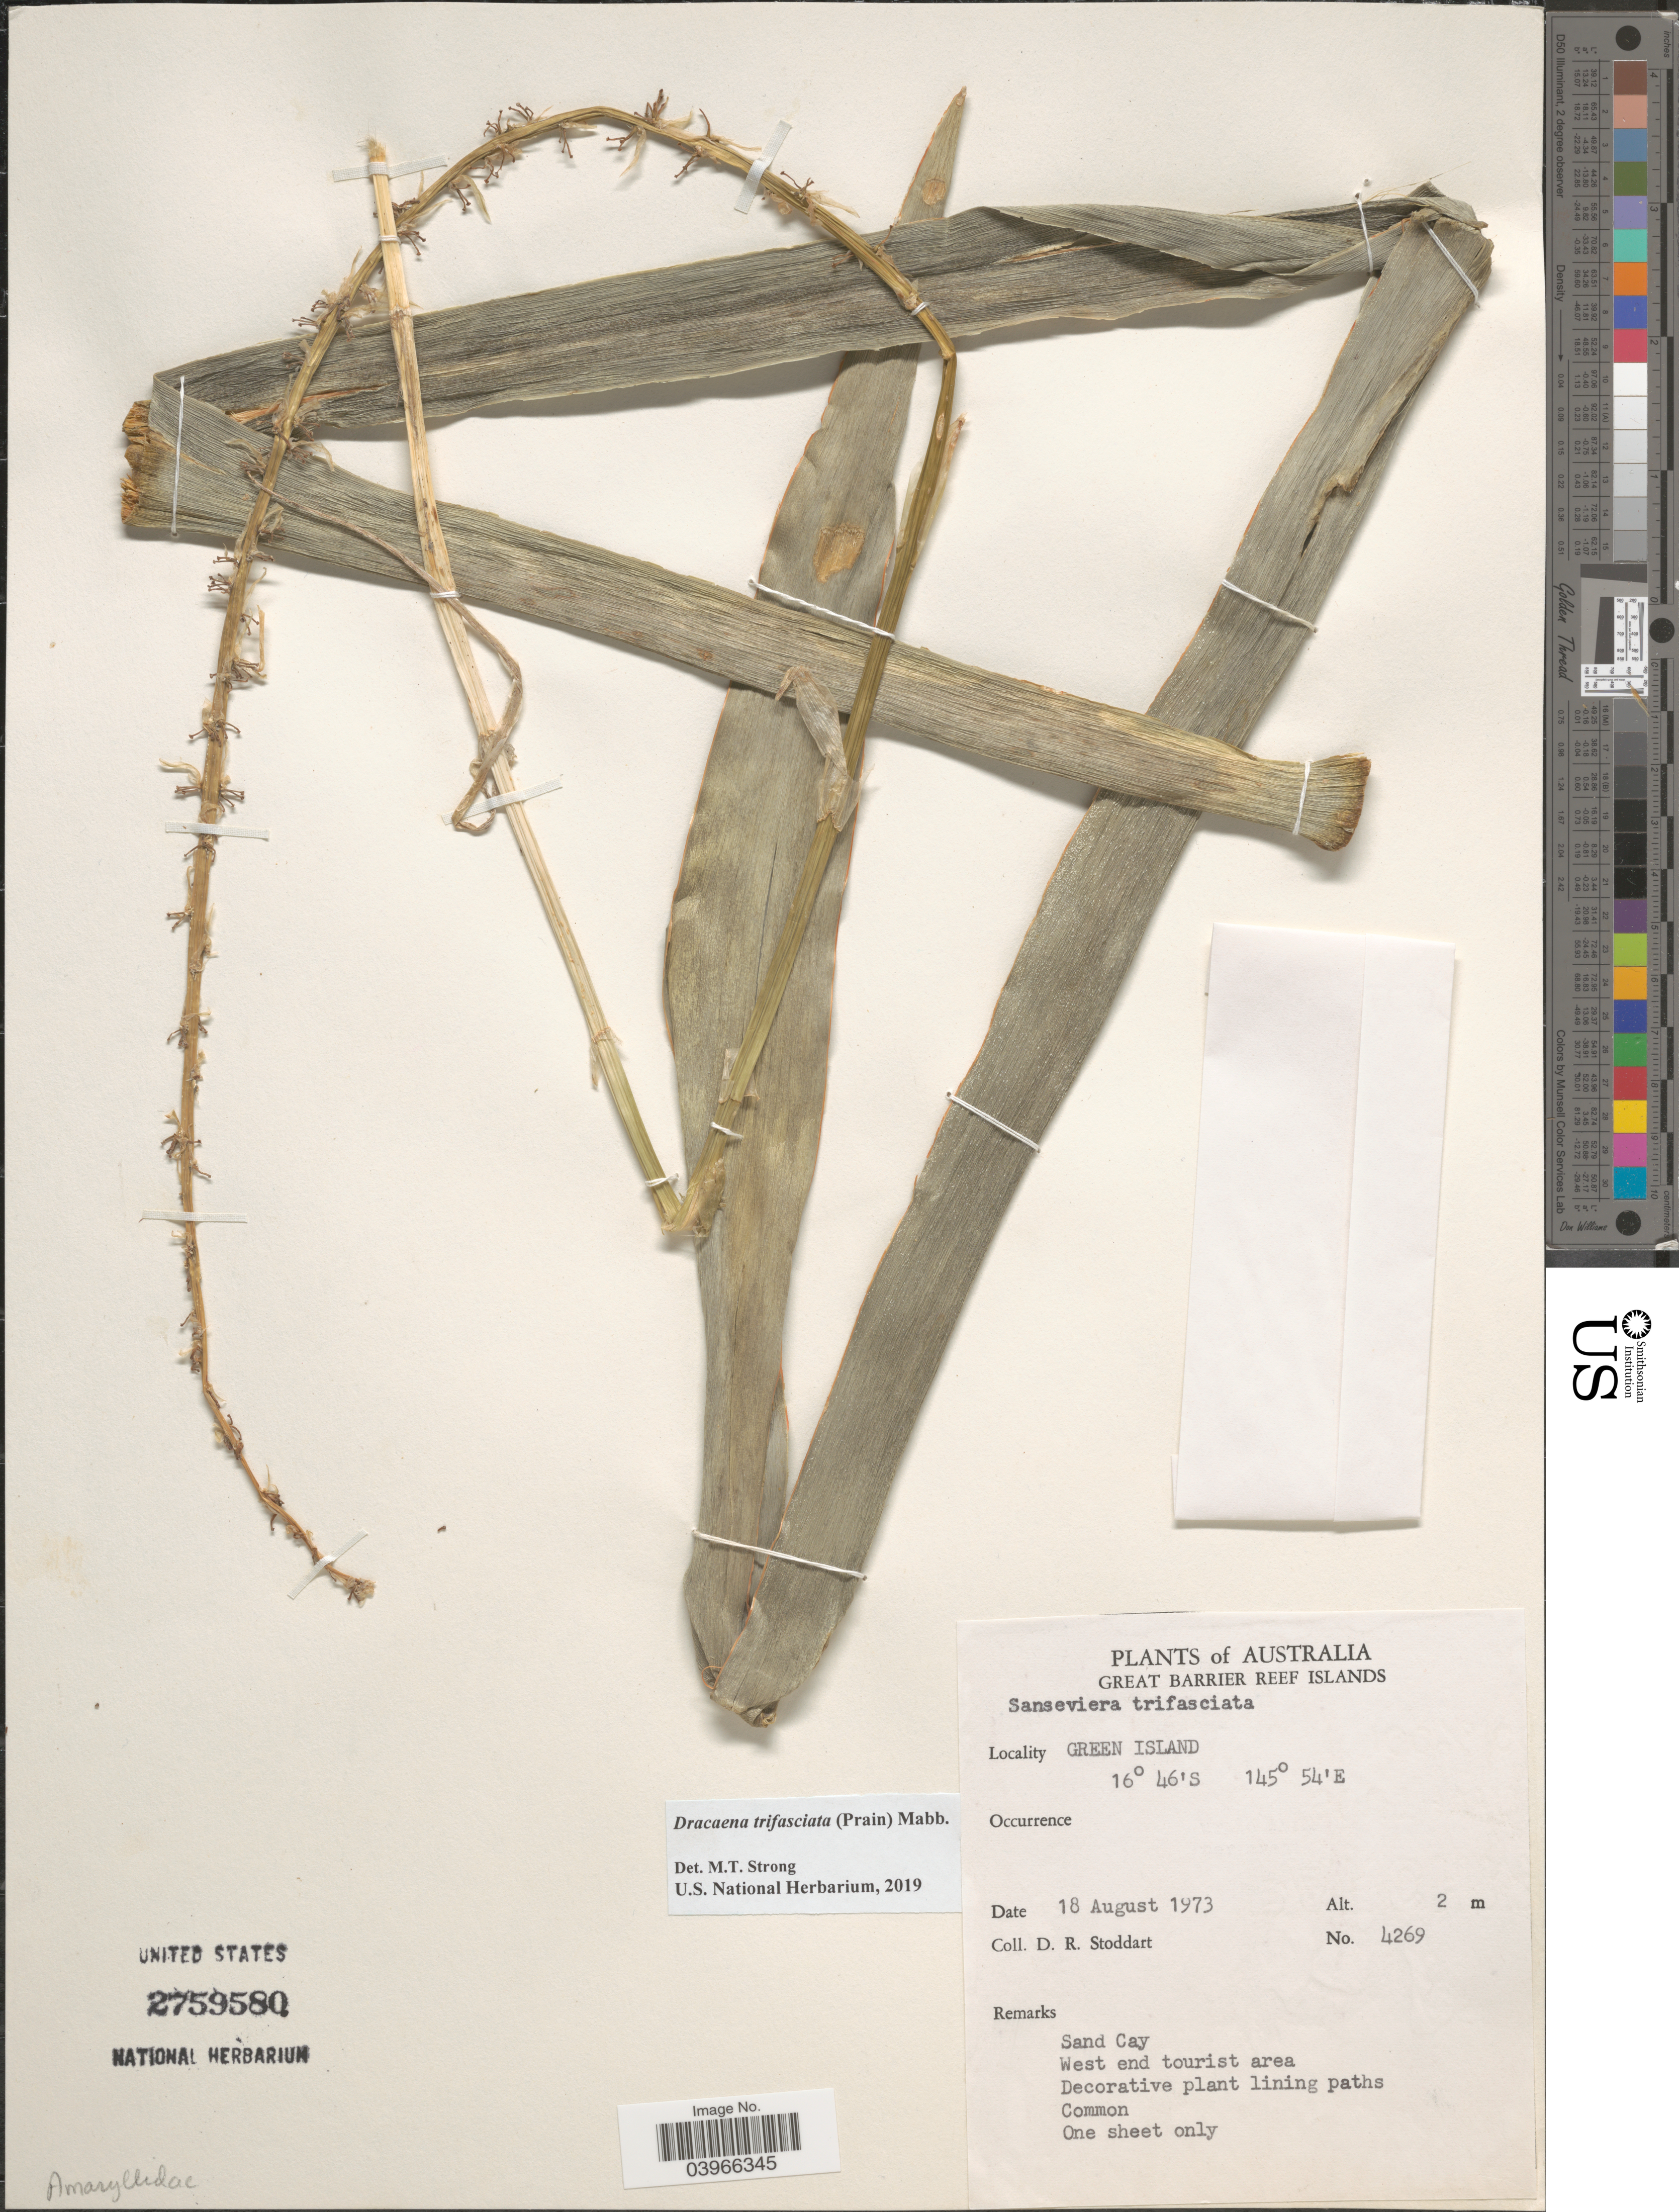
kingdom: Plantae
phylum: Tracheophyta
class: Liliopsida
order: Asparagales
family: Asparagaceae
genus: Dracaena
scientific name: Dracaena trifasciata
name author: (Prain) Mabb.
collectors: D. R. Stoddart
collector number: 4269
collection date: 1973-08-18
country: Australia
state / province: Queensland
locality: Great Barrier Reef Islands. Green Island.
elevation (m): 2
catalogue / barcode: US 2759580